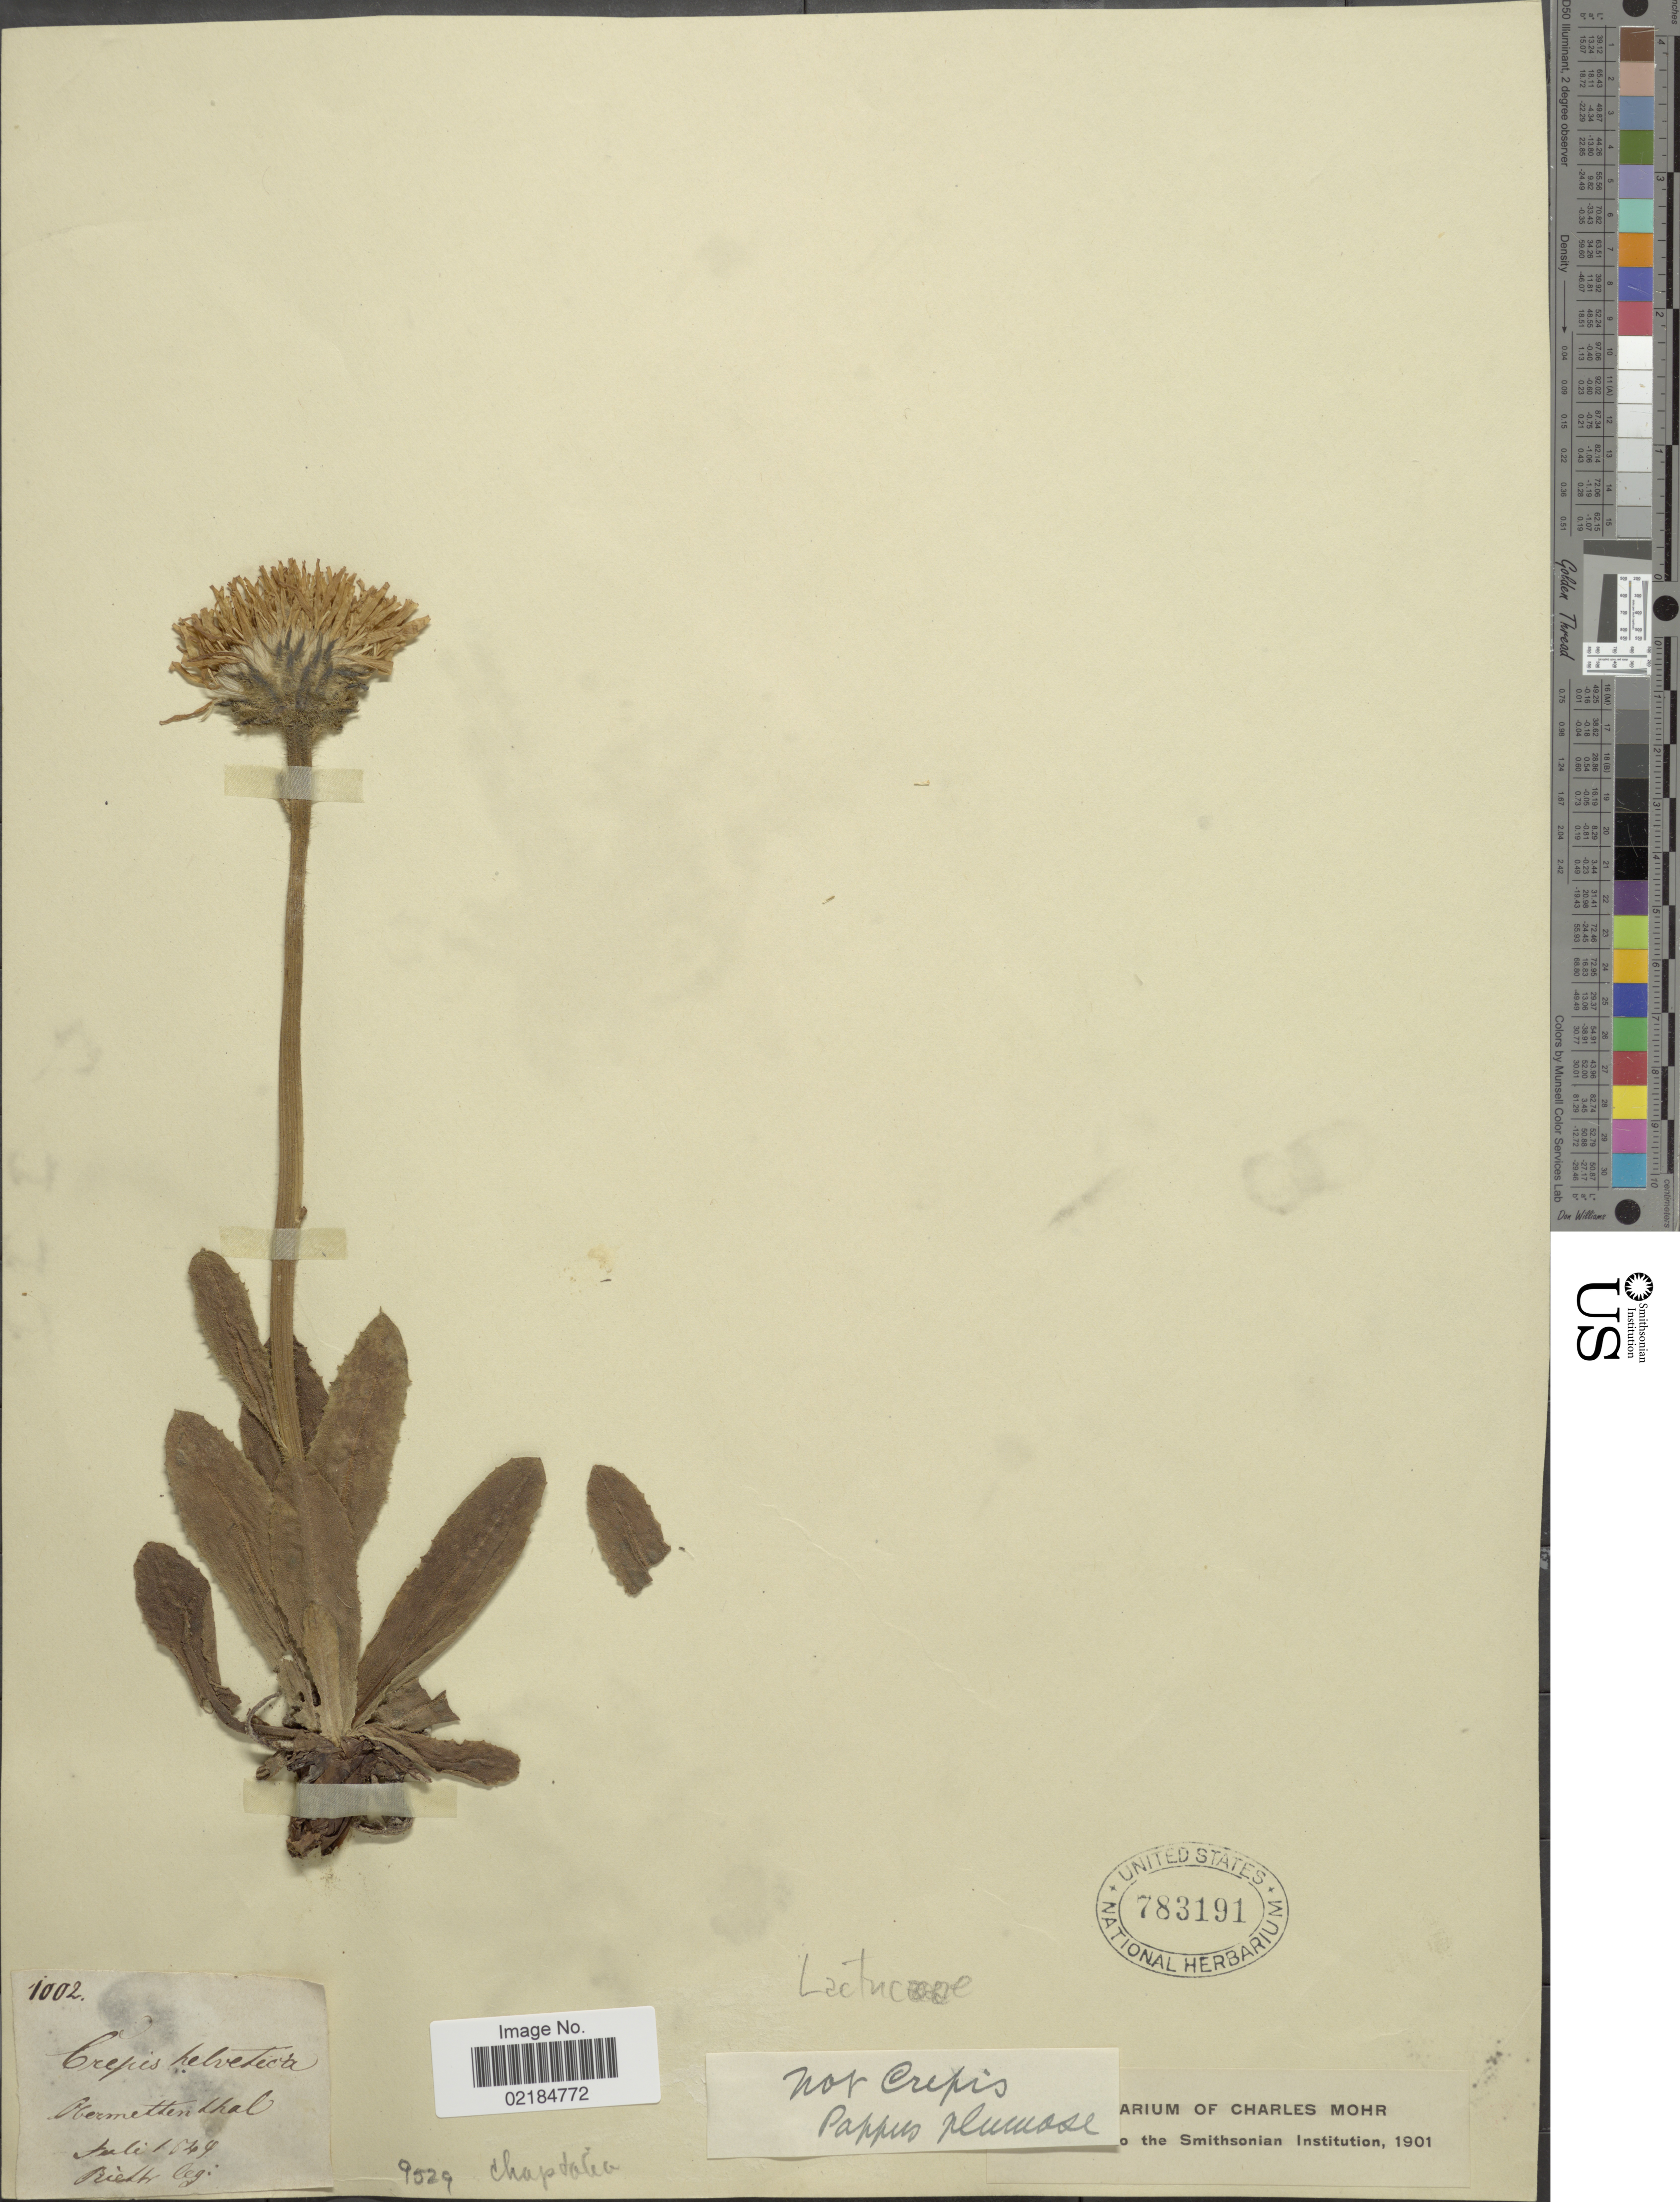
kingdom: Plantae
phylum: Tracheophyta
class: Magnoliopsida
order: Asterales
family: Asteraceae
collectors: -. Rieth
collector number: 1002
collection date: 1849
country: Switzerland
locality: Obermetter Shal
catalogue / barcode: US 783191